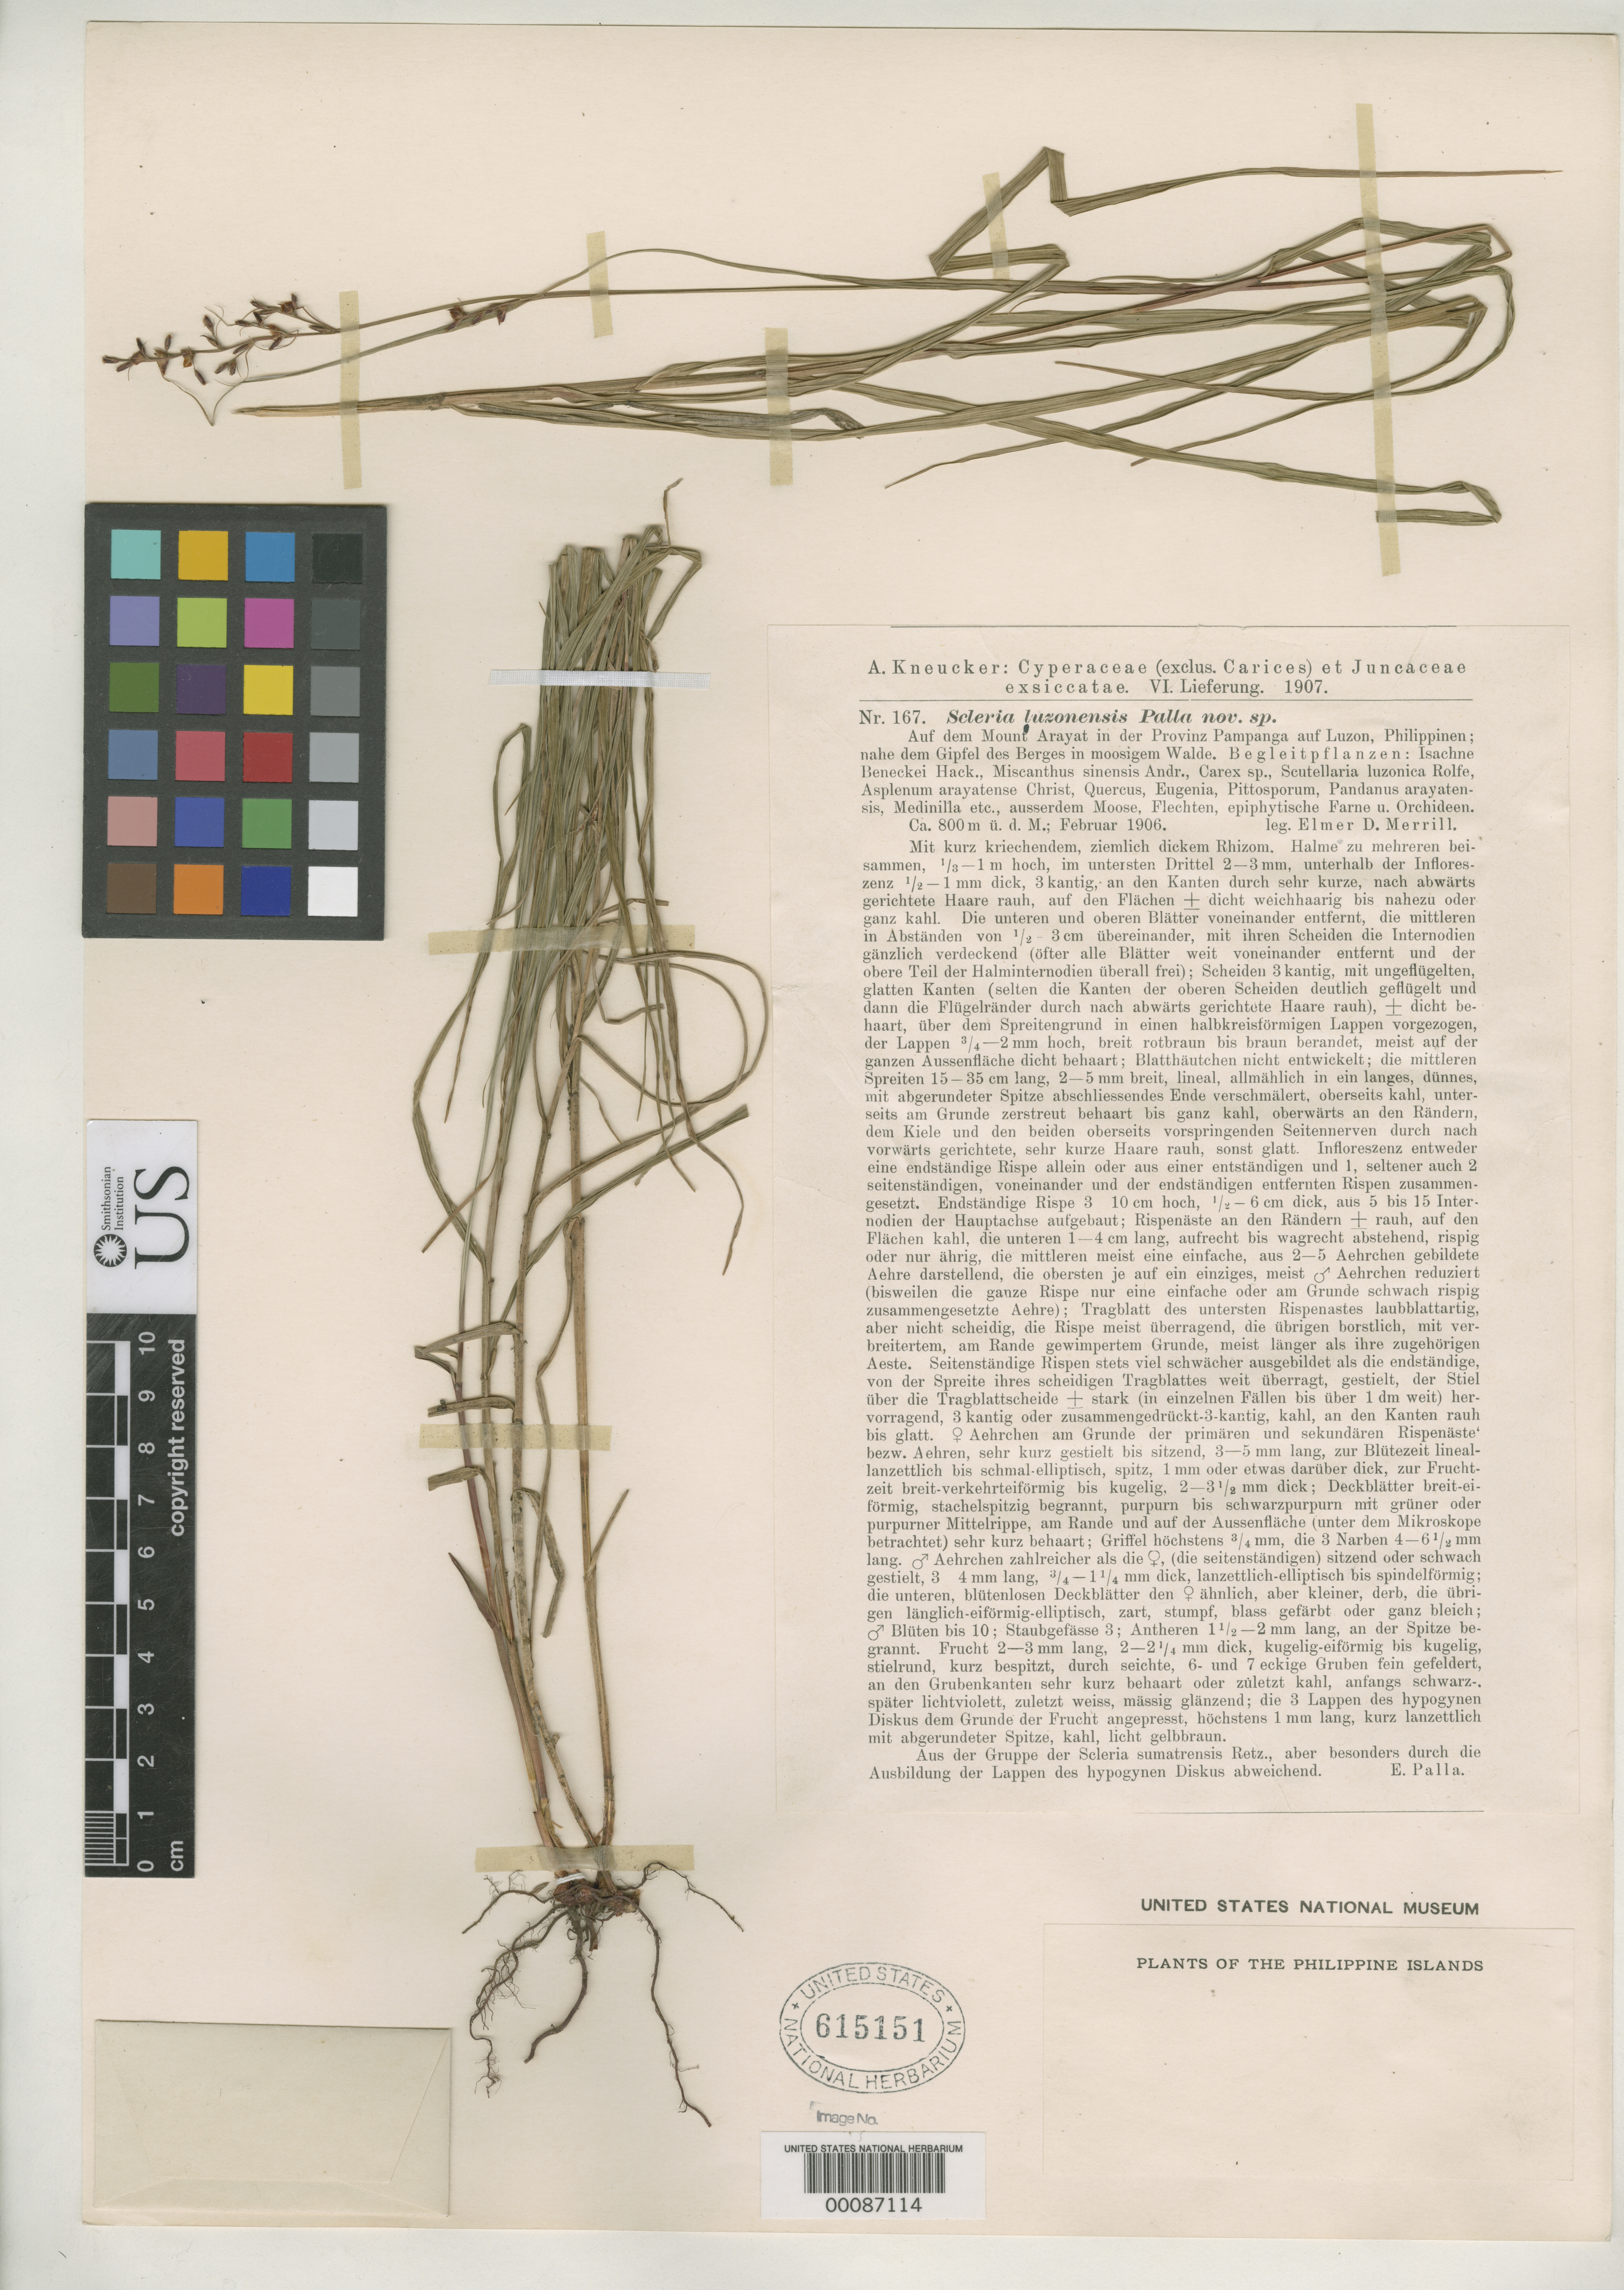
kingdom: Plantae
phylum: Tracheophyta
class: Liliopsida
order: Poales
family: Cyperaceae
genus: Scleria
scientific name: Scleria luzonensis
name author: Palla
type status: Isotype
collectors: E. D. Merrill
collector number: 167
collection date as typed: Feb 1906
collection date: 1906-02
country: Philippines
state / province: Central Luzon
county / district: Pampanga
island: Luzon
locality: Mt. Arayat.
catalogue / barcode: US 615151